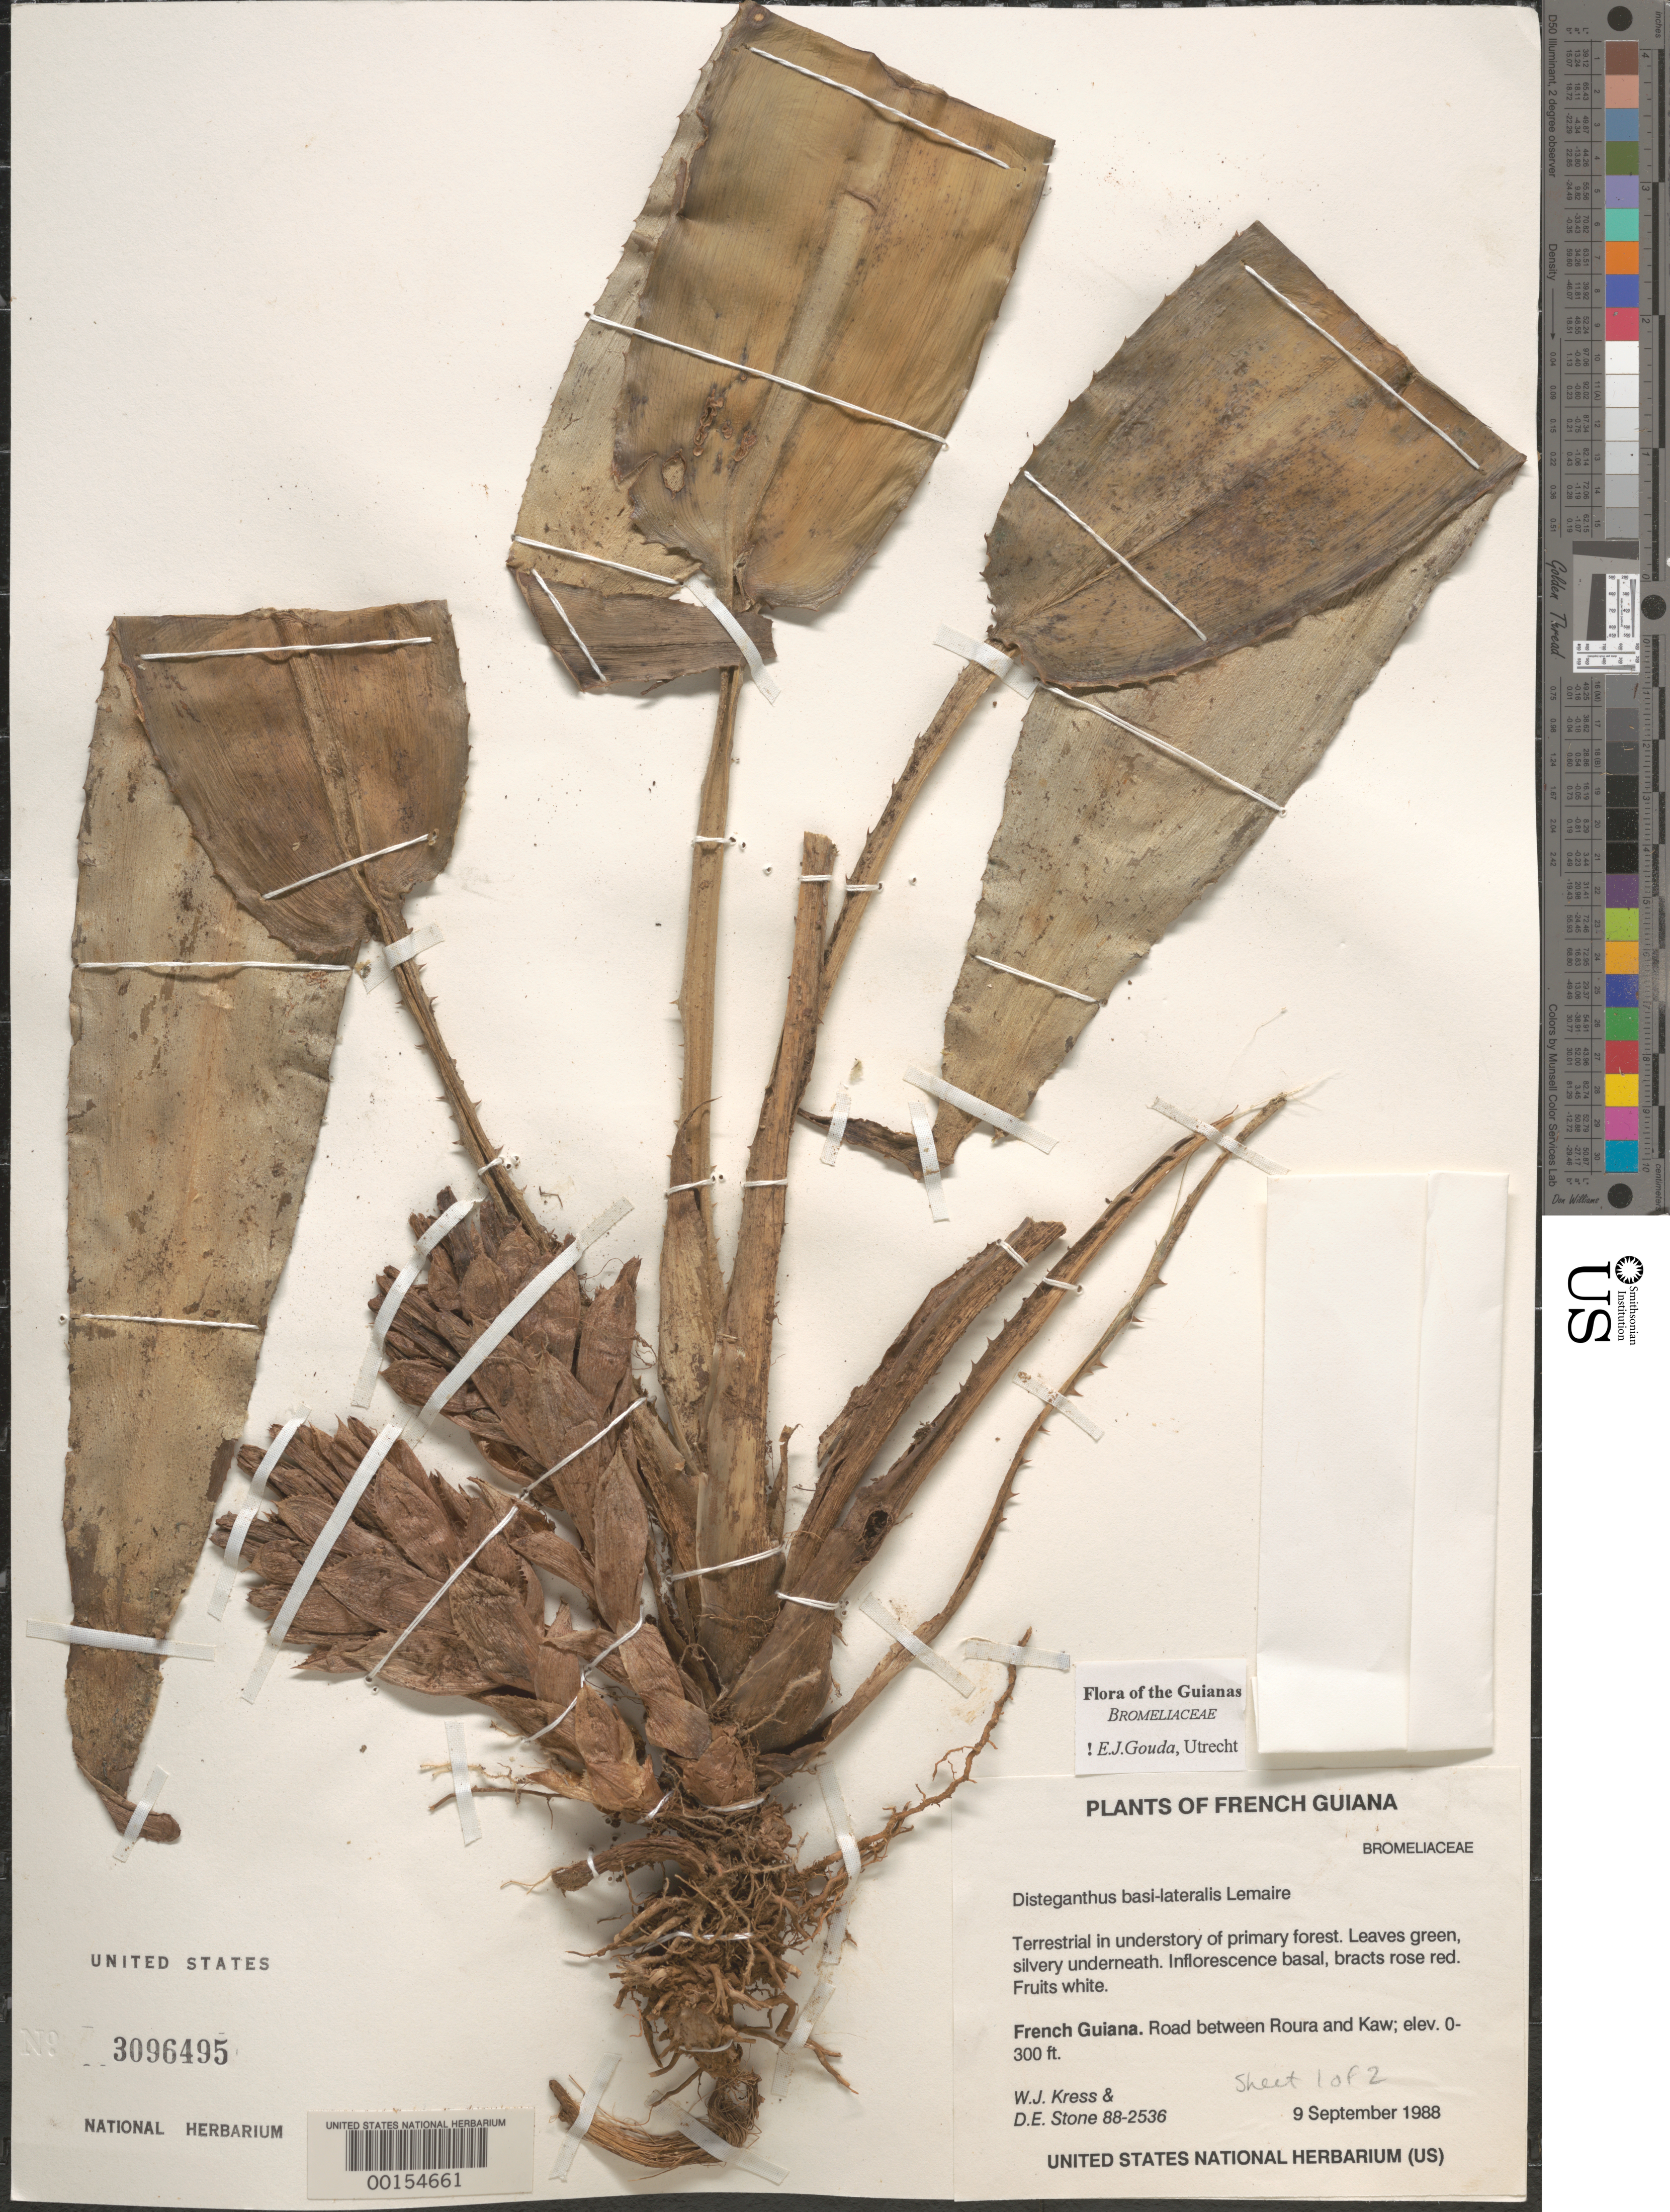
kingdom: Plantae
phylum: Tracheophyta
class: Liliopsida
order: Poales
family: Bromeliaceae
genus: Disteganthus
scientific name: Disteganthus basilateralis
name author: Lem.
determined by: Gouda, E. J.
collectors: W. J. Kress & D. E. Stone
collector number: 88 2536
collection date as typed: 9-Sep-88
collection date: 1988-09-09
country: French Guiana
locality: Roura to Kaw, road between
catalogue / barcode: US 3096495